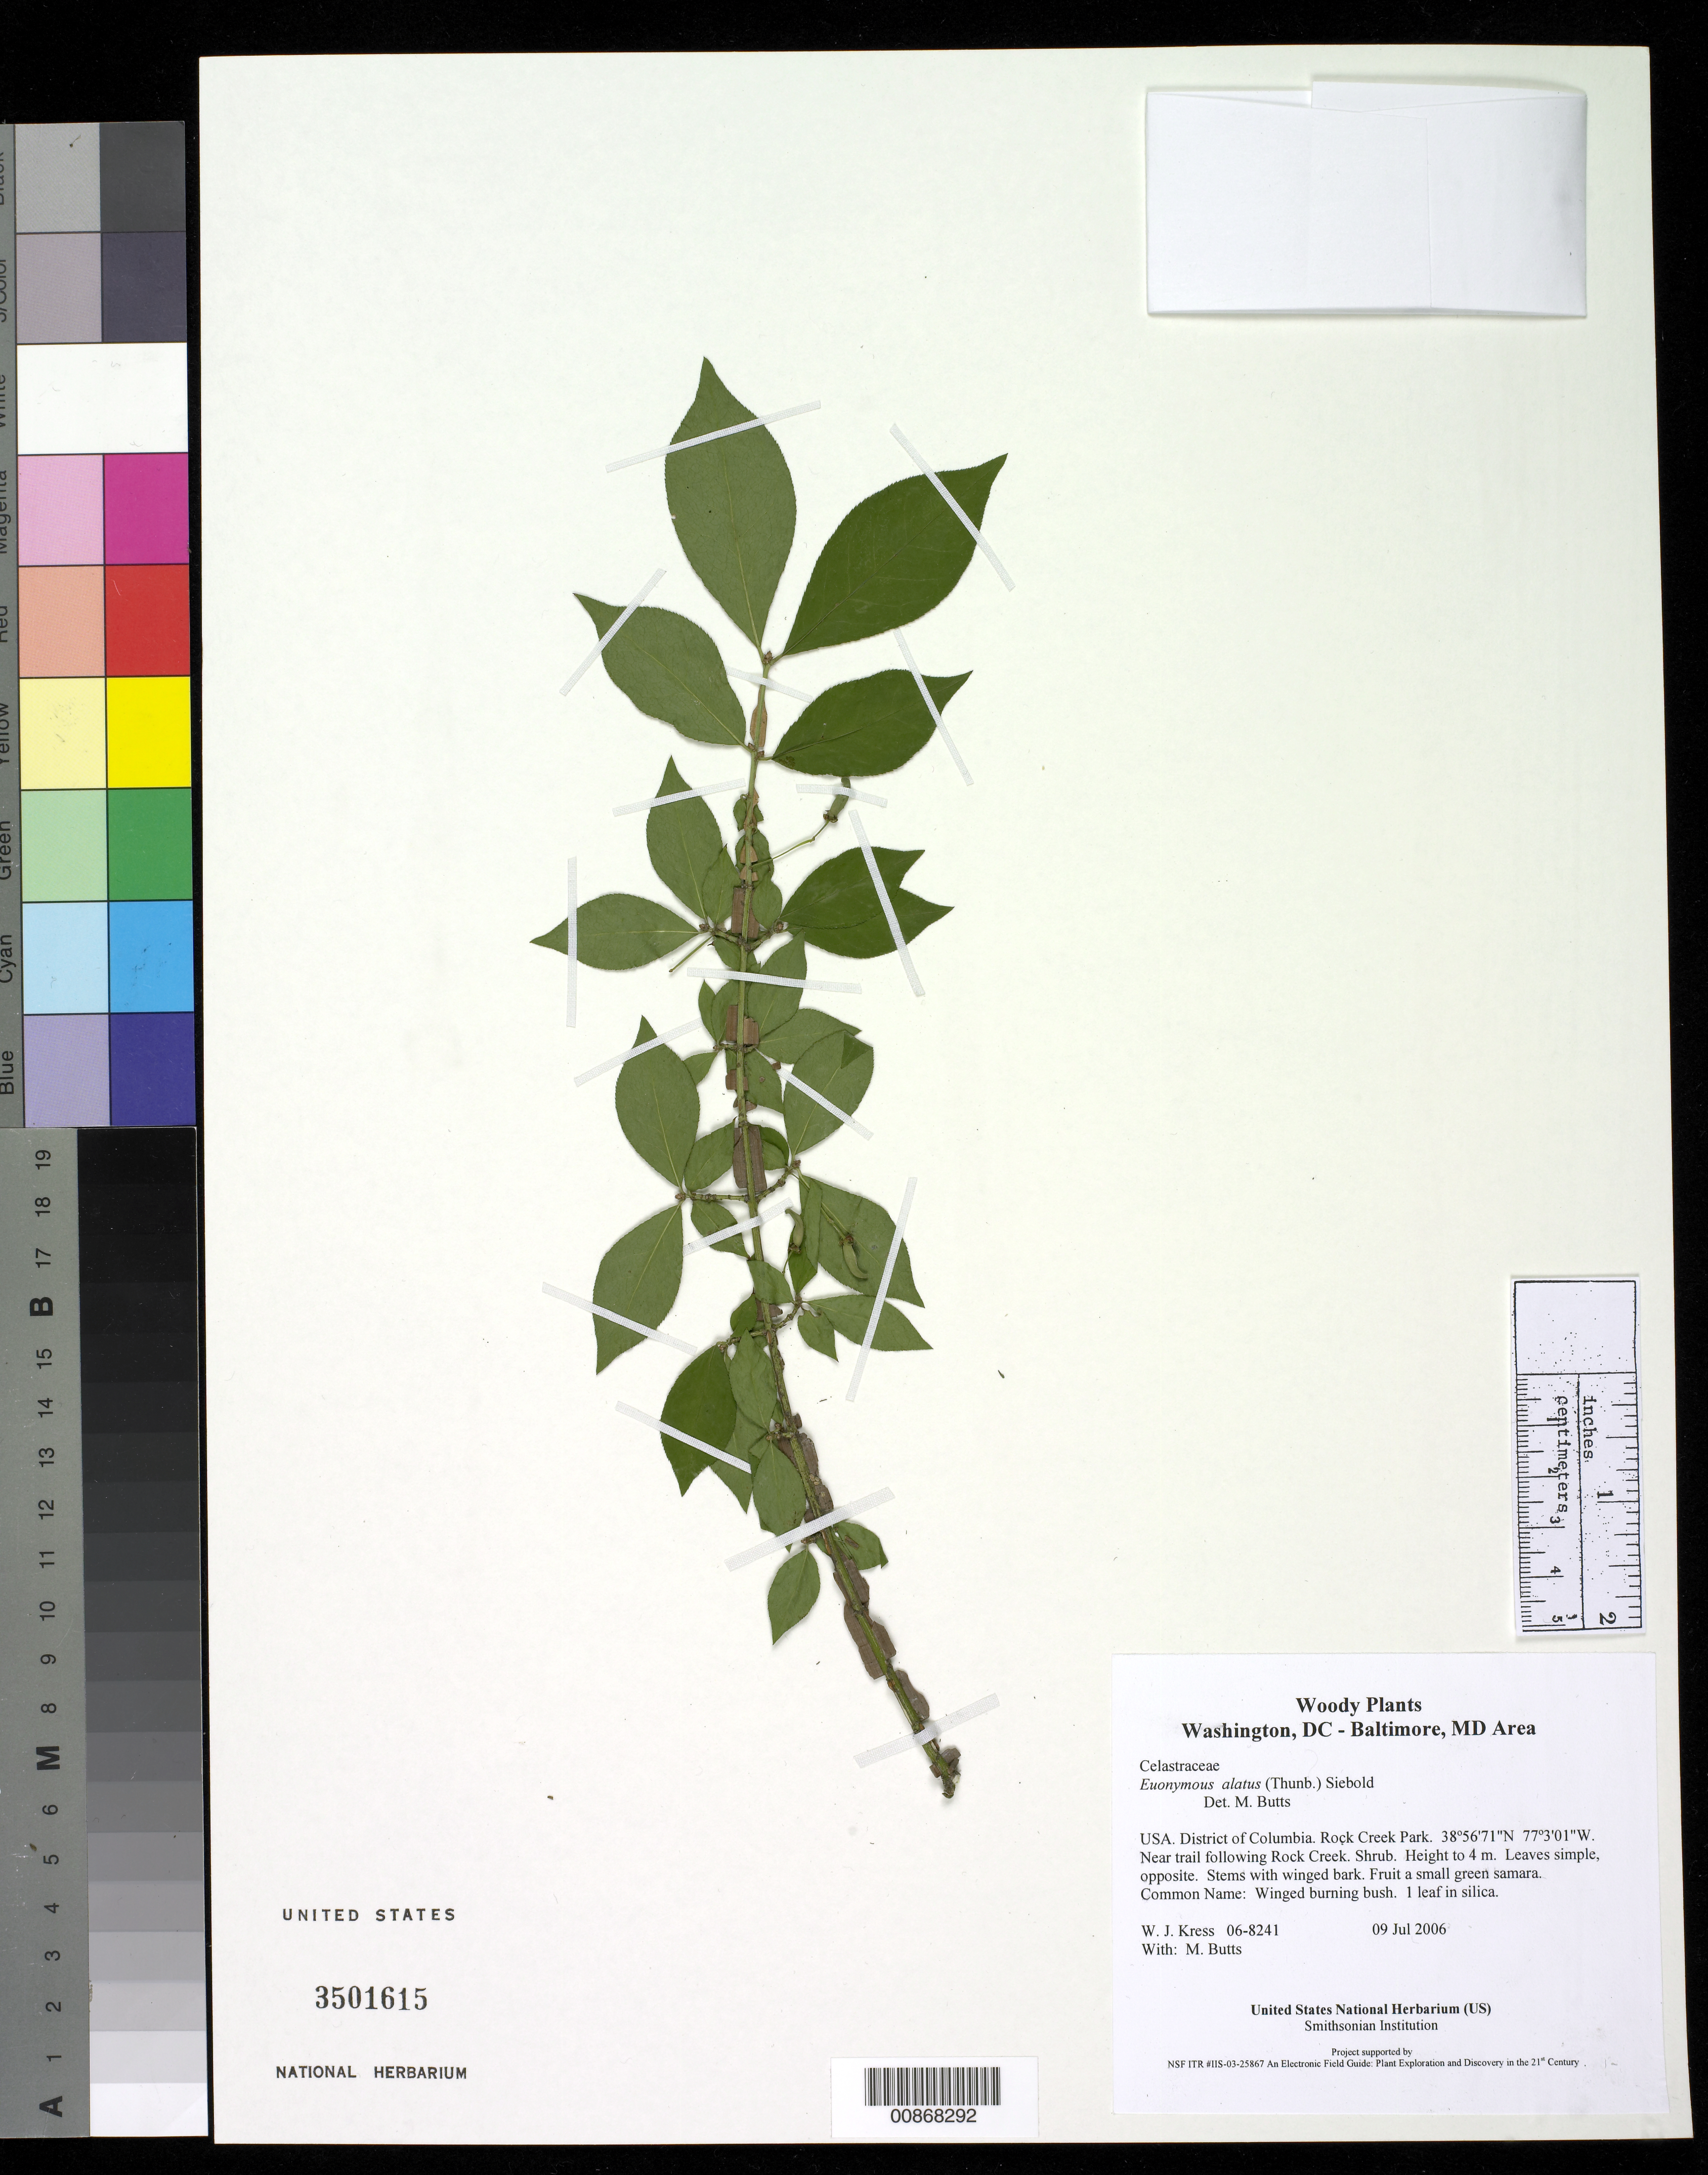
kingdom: Plantae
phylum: Tracheophyta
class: Magnoliopsida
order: Celastrales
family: Celastraceae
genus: Euonymus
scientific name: Euonymus alatus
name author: (Thunb.) Siebold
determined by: Butts, M. B.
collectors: W. J. Kress & M. B. Butts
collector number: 06-8241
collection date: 2006-07-09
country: United States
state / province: District of Columbia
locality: Rock Creek Park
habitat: Near trail following Rock Creek.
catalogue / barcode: US 3501615